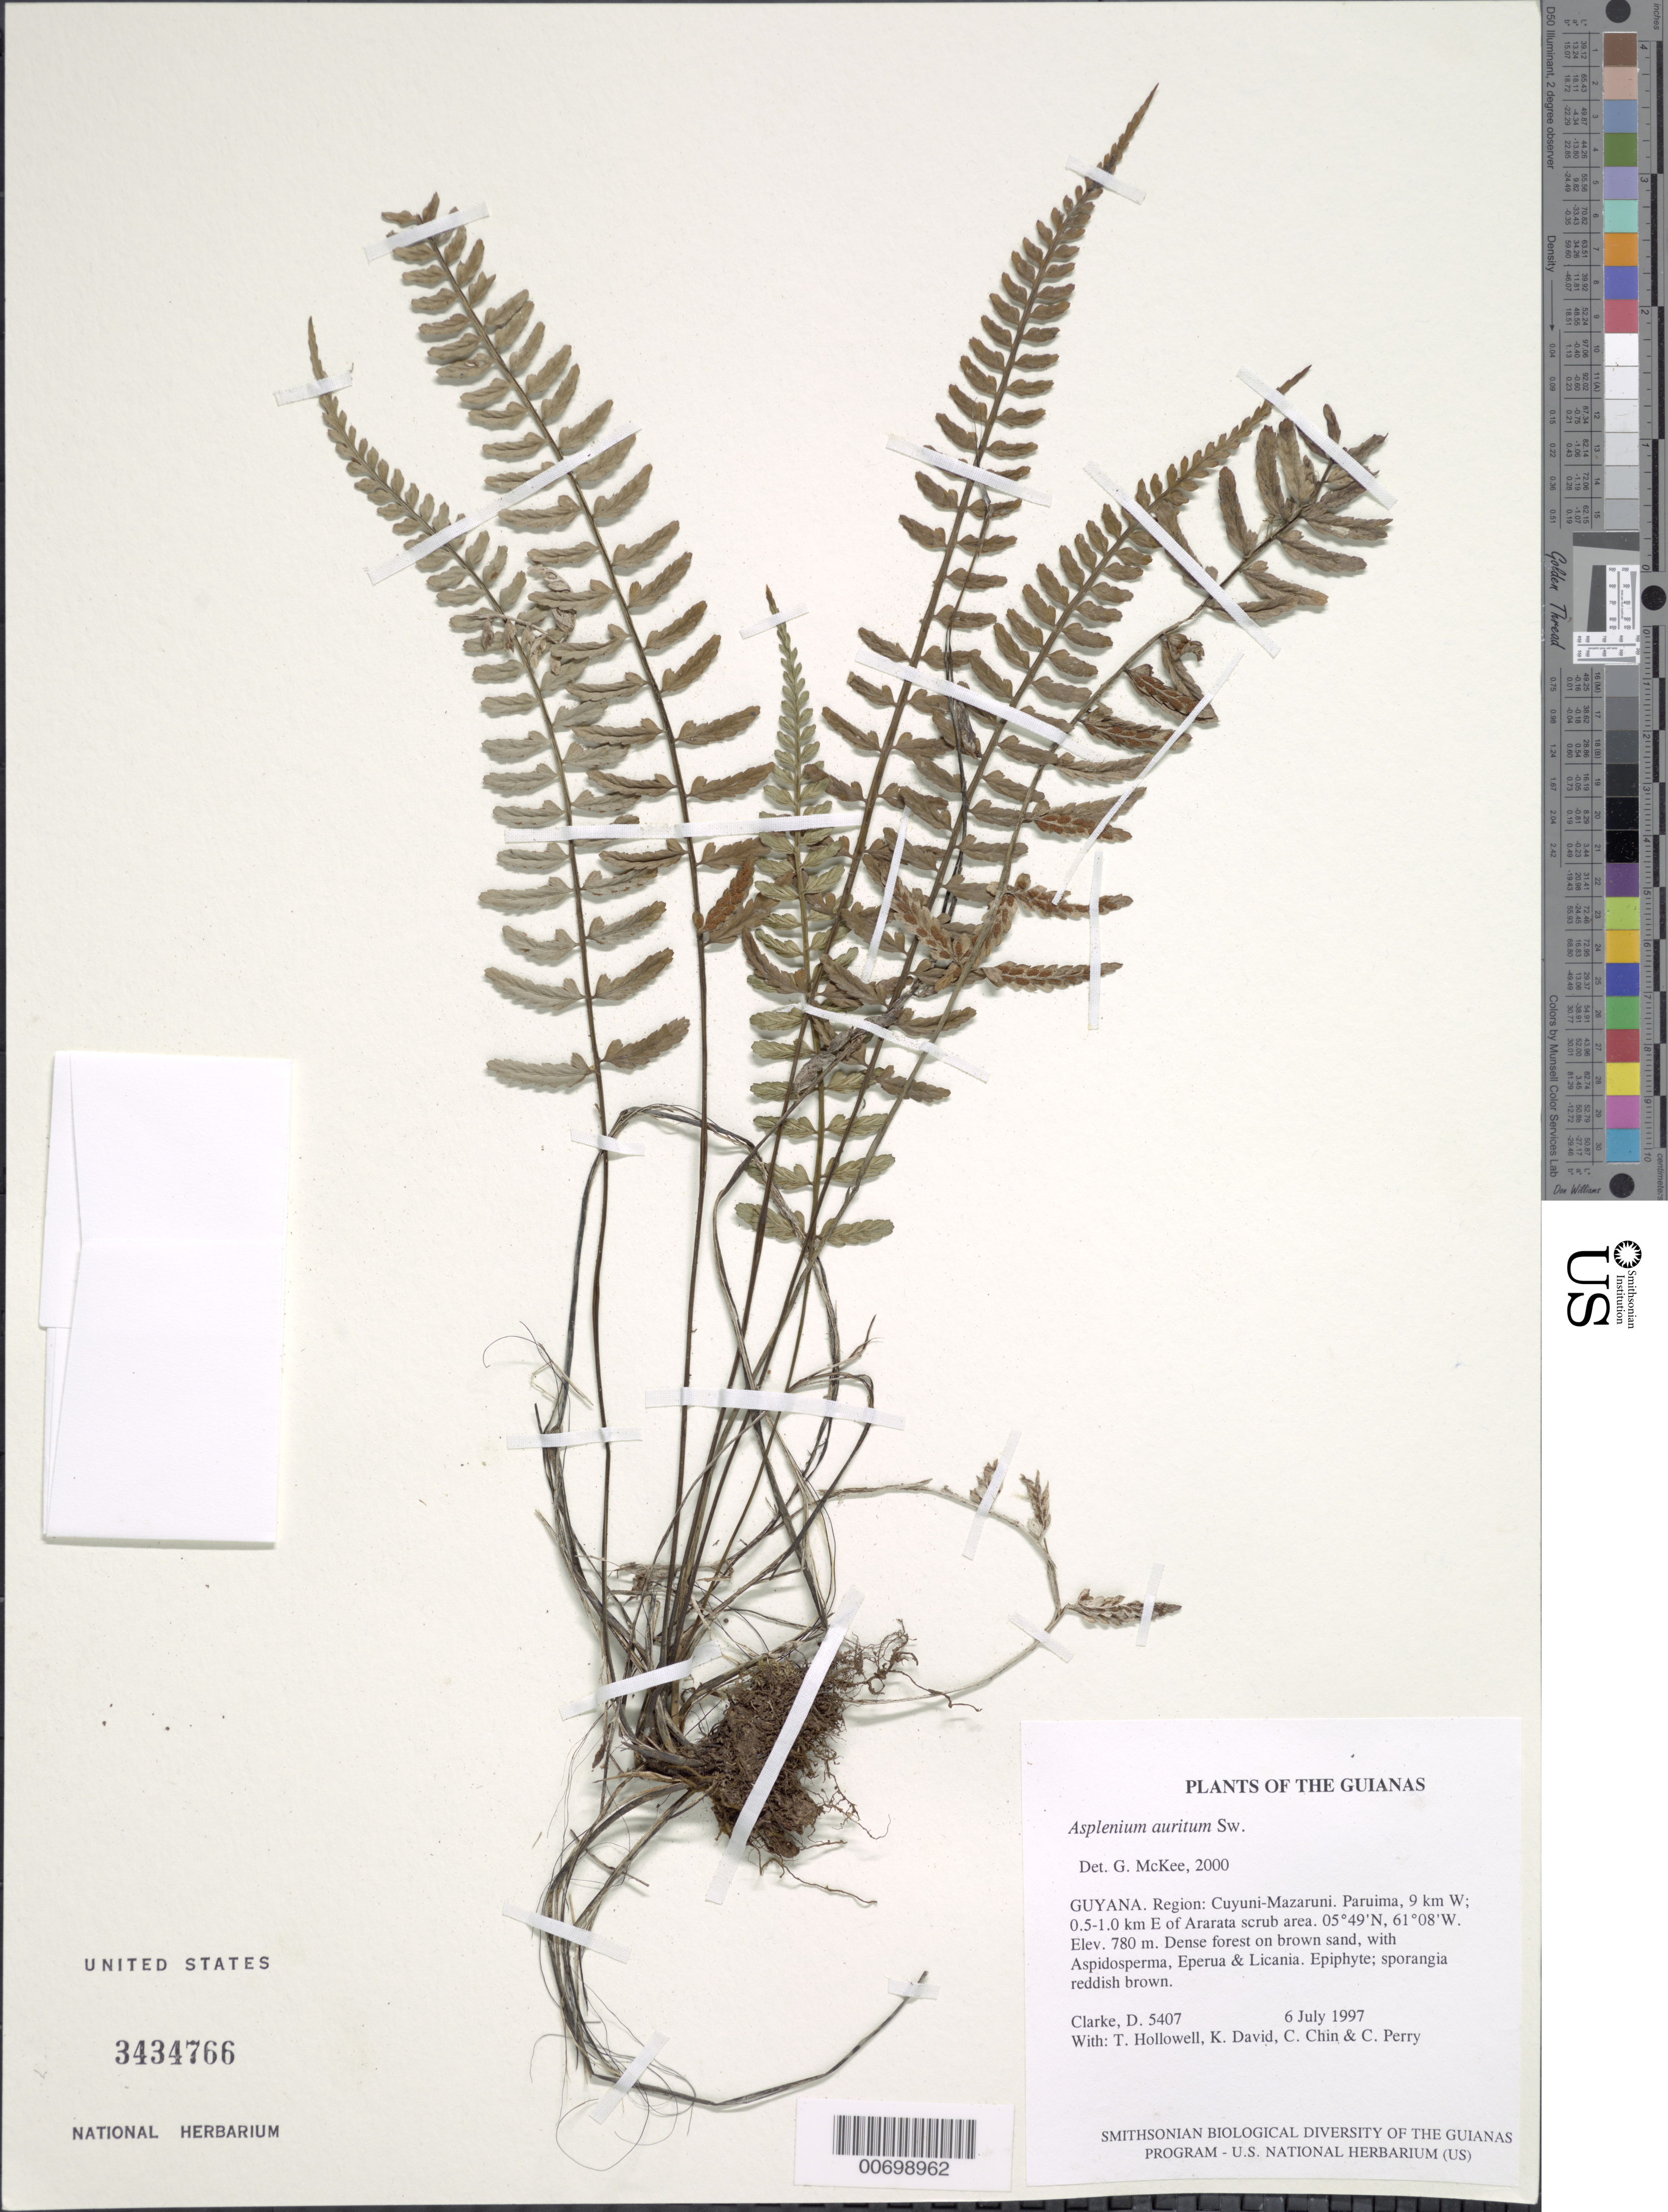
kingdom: Plantae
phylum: Tracheophyta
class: Polypodiopsida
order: Polypodiales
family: Aspleniaceae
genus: Asplenium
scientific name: Asplenium auritum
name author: Sw.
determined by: McKee, G. S., (US), NMNH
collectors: H. D. Clarke, T. Hollowell, K. David, C. Chin & C. Perry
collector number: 5407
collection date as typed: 6 July 1997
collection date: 1997-07-06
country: Guyana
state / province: Cuyuni-Mazaruni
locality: Paruima, 9 km W; 0.5-1.0 km E of Ararata scrub area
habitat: Dense forest on brown sand, with Aspidosperma, Eperua & Licania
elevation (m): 780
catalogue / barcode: US 3434766